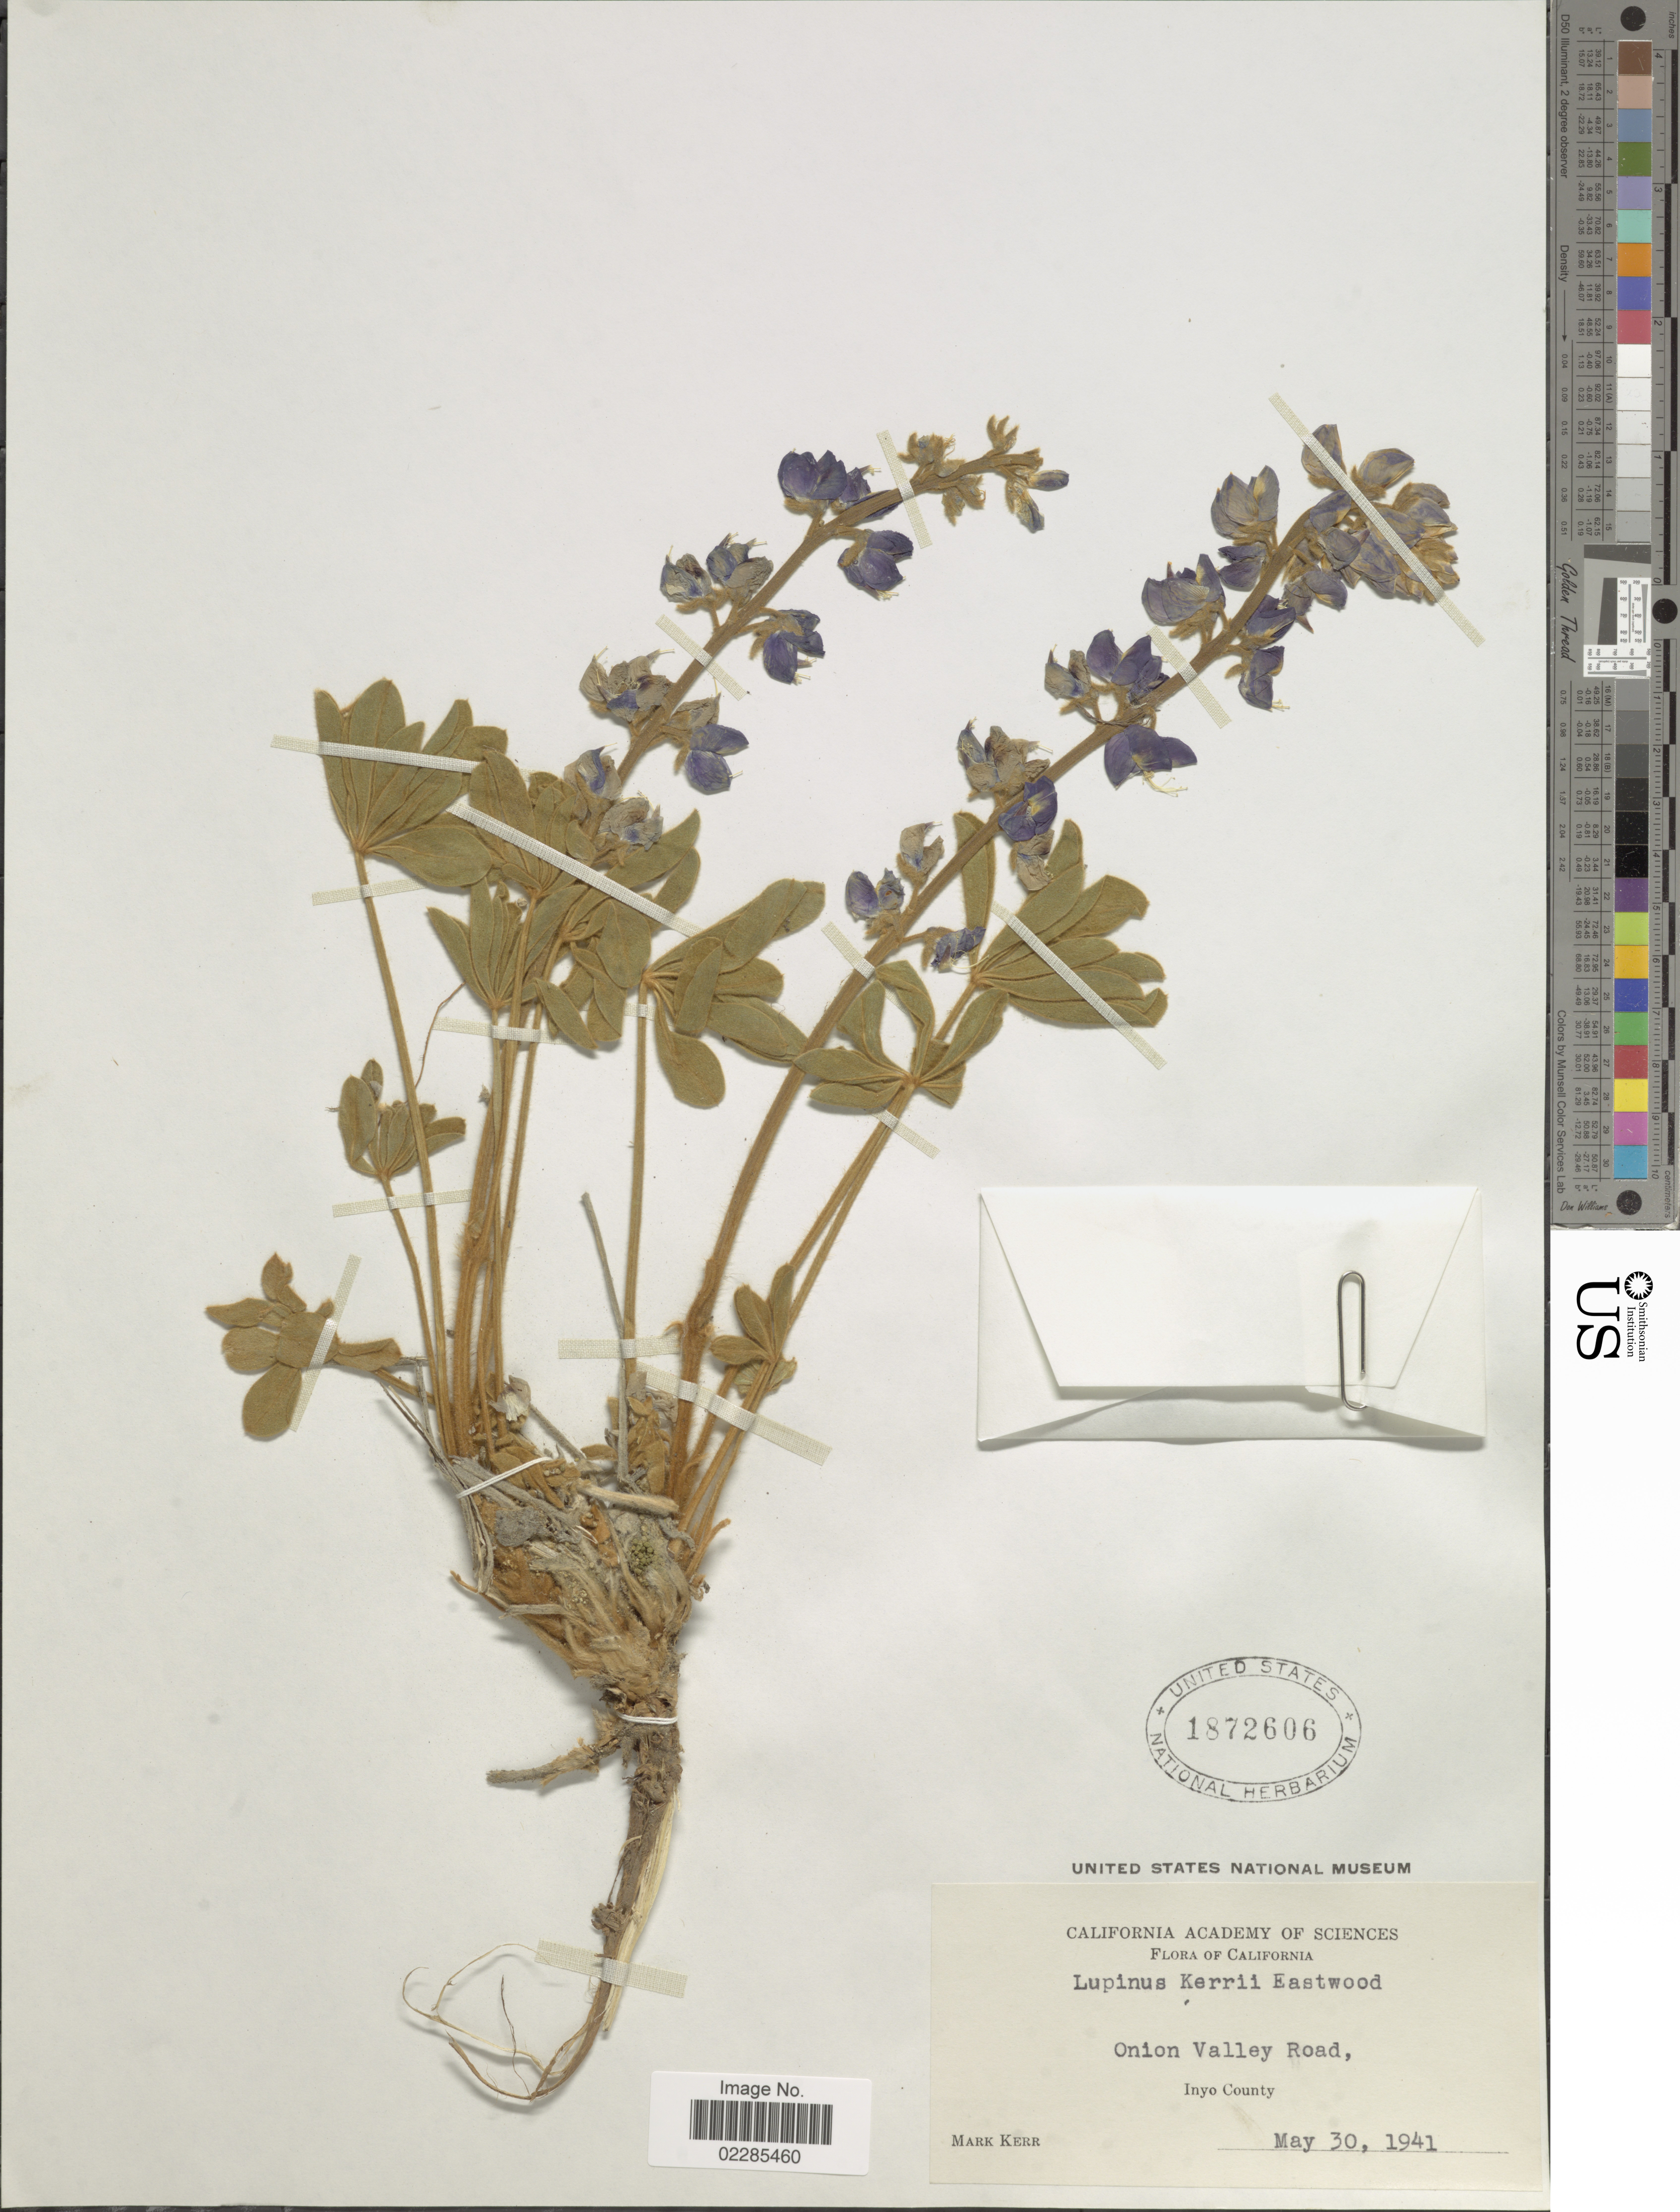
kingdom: Plantae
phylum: Tracheophyta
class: Magnoliopsida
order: Fabales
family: Fabaceae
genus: Lupinus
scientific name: Lupinus kerrii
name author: Eastw.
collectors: M. Kerr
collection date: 1941-05-30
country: United States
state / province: California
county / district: Inyo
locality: Onion Valley Road, Inyo County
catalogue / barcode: US 1872606